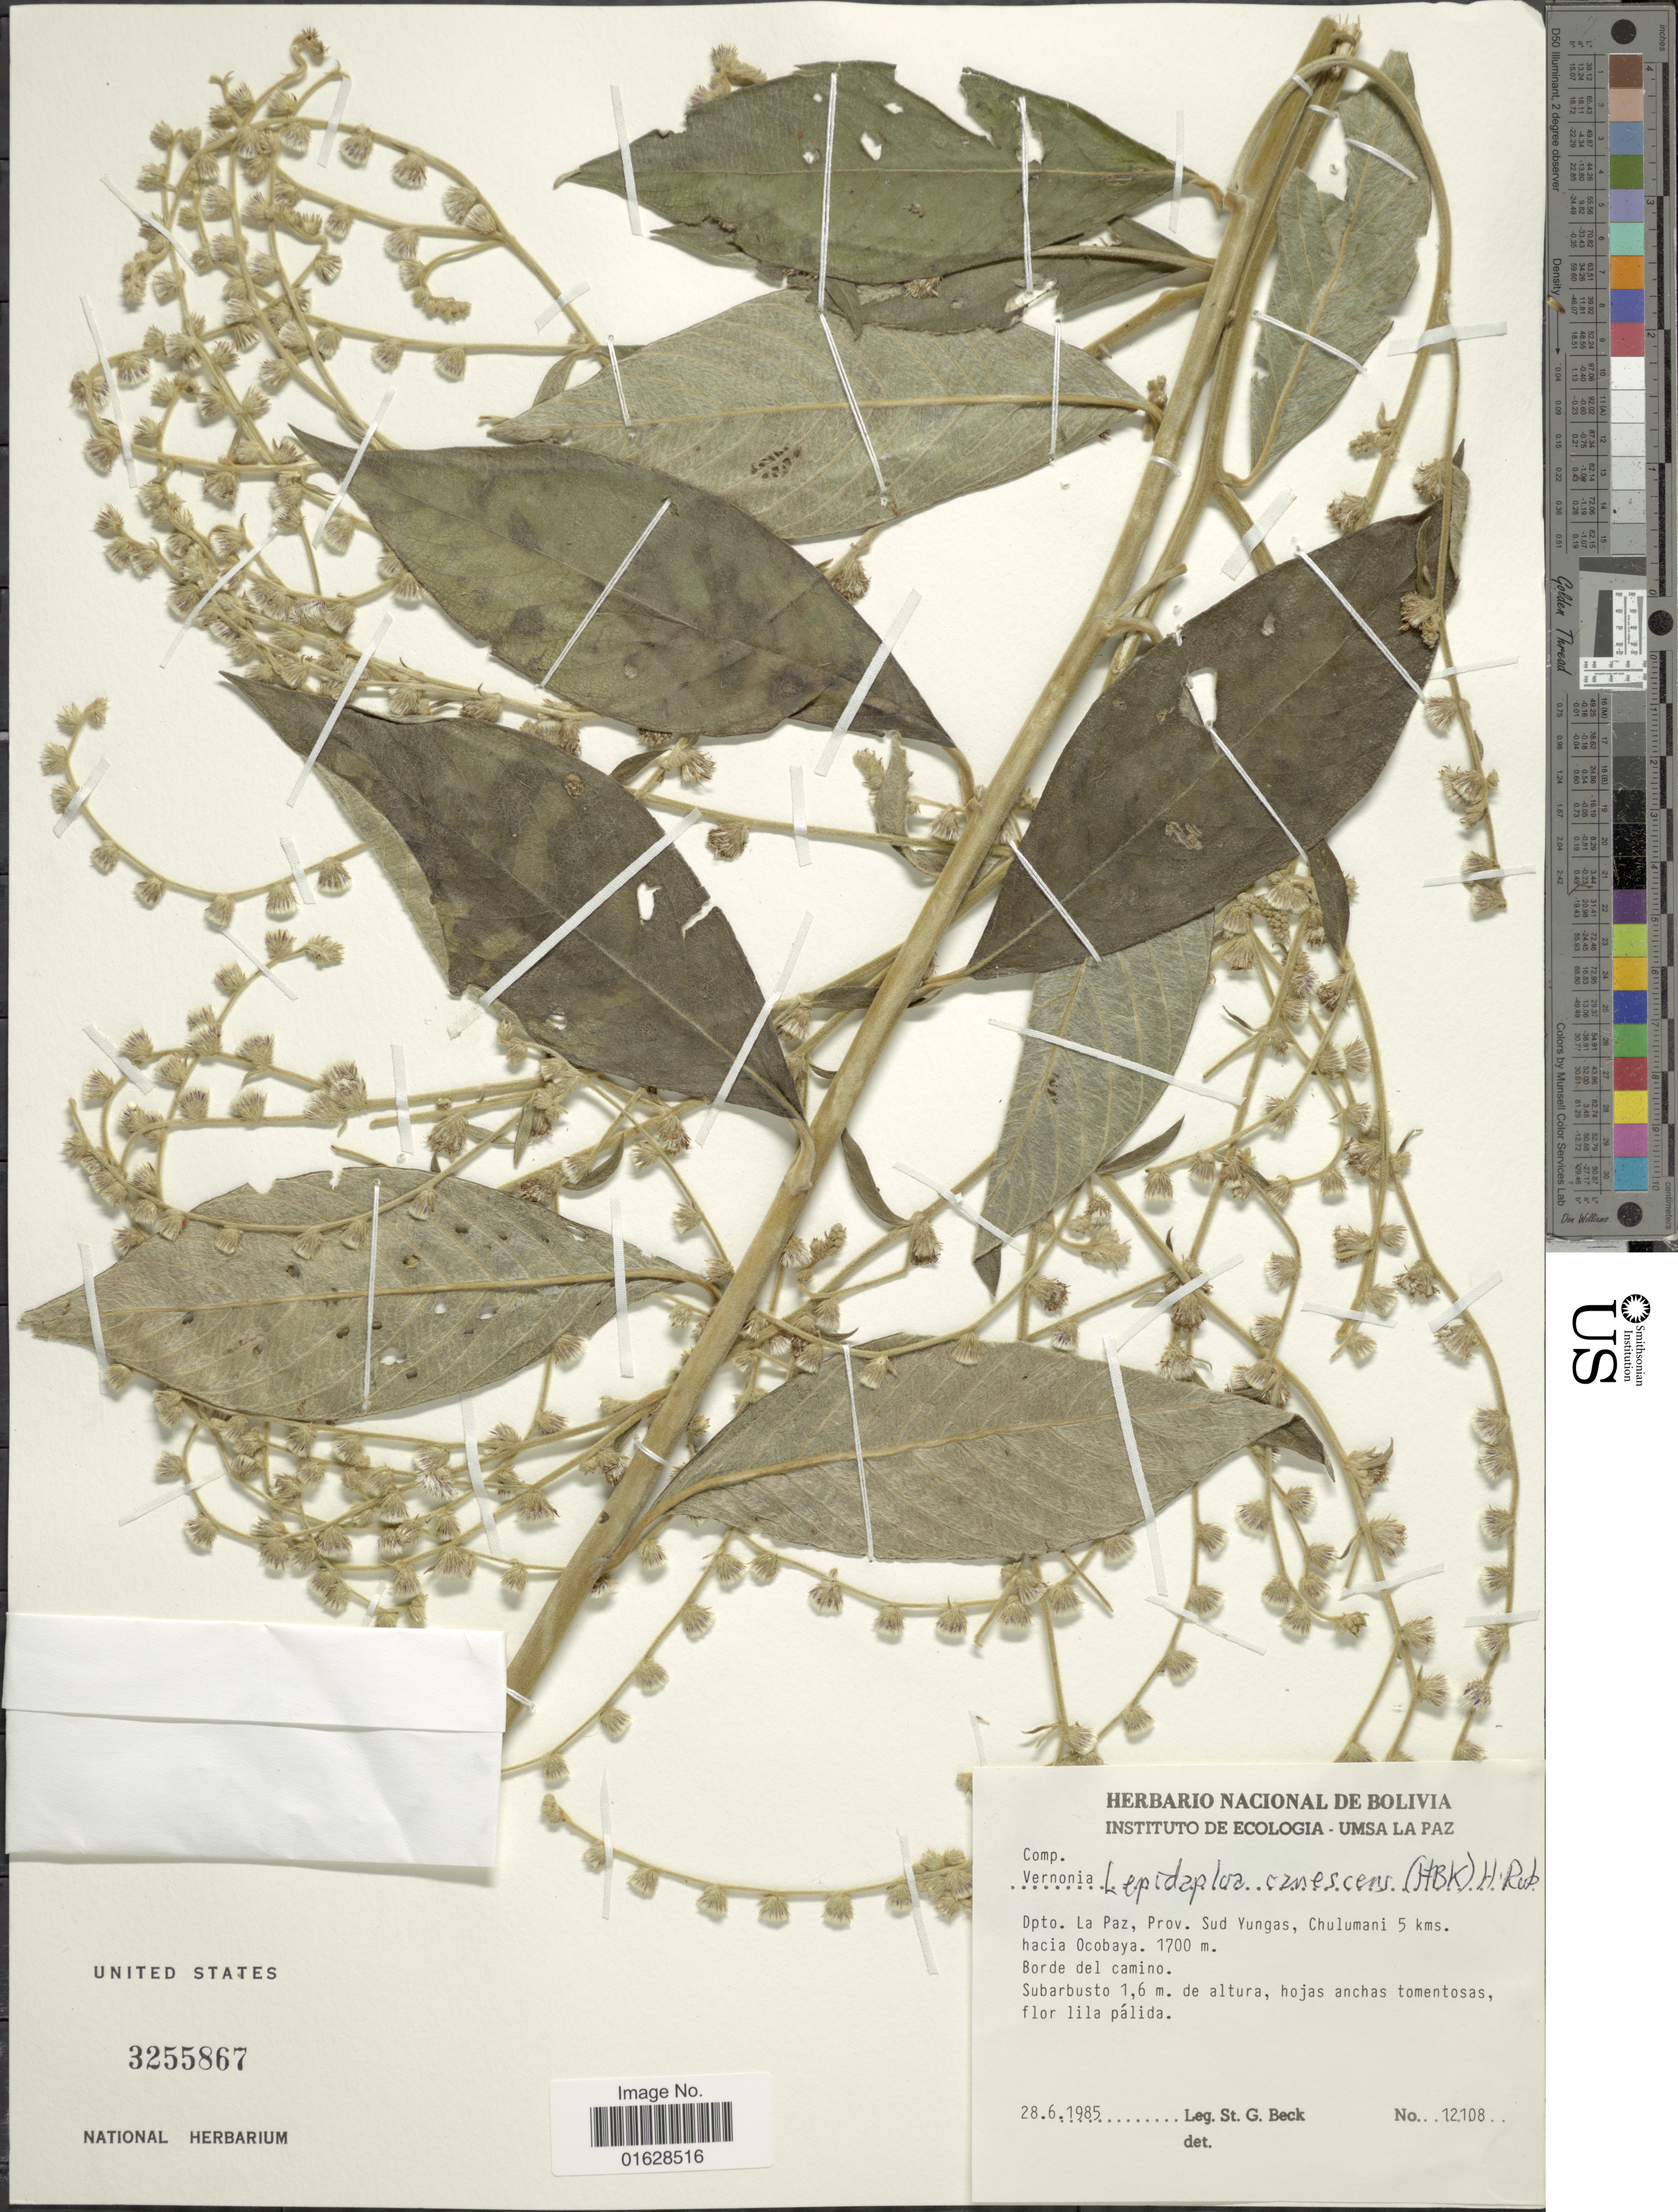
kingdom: Plantae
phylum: Tracheophyta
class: Magnoliopsida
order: Asterales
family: Asteraceae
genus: Lepidaploa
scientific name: Lepidaploa canescens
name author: (Kunth) H. Rob.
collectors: S. G. Beck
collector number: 12108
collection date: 1985-06-28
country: Bolivia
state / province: La Paz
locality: Bolivia. Dpto. La Paz, prov. Sud Yungas, Chulumani 5 kms. hacia Ocobaya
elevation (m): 1700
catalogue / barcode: US 3255867